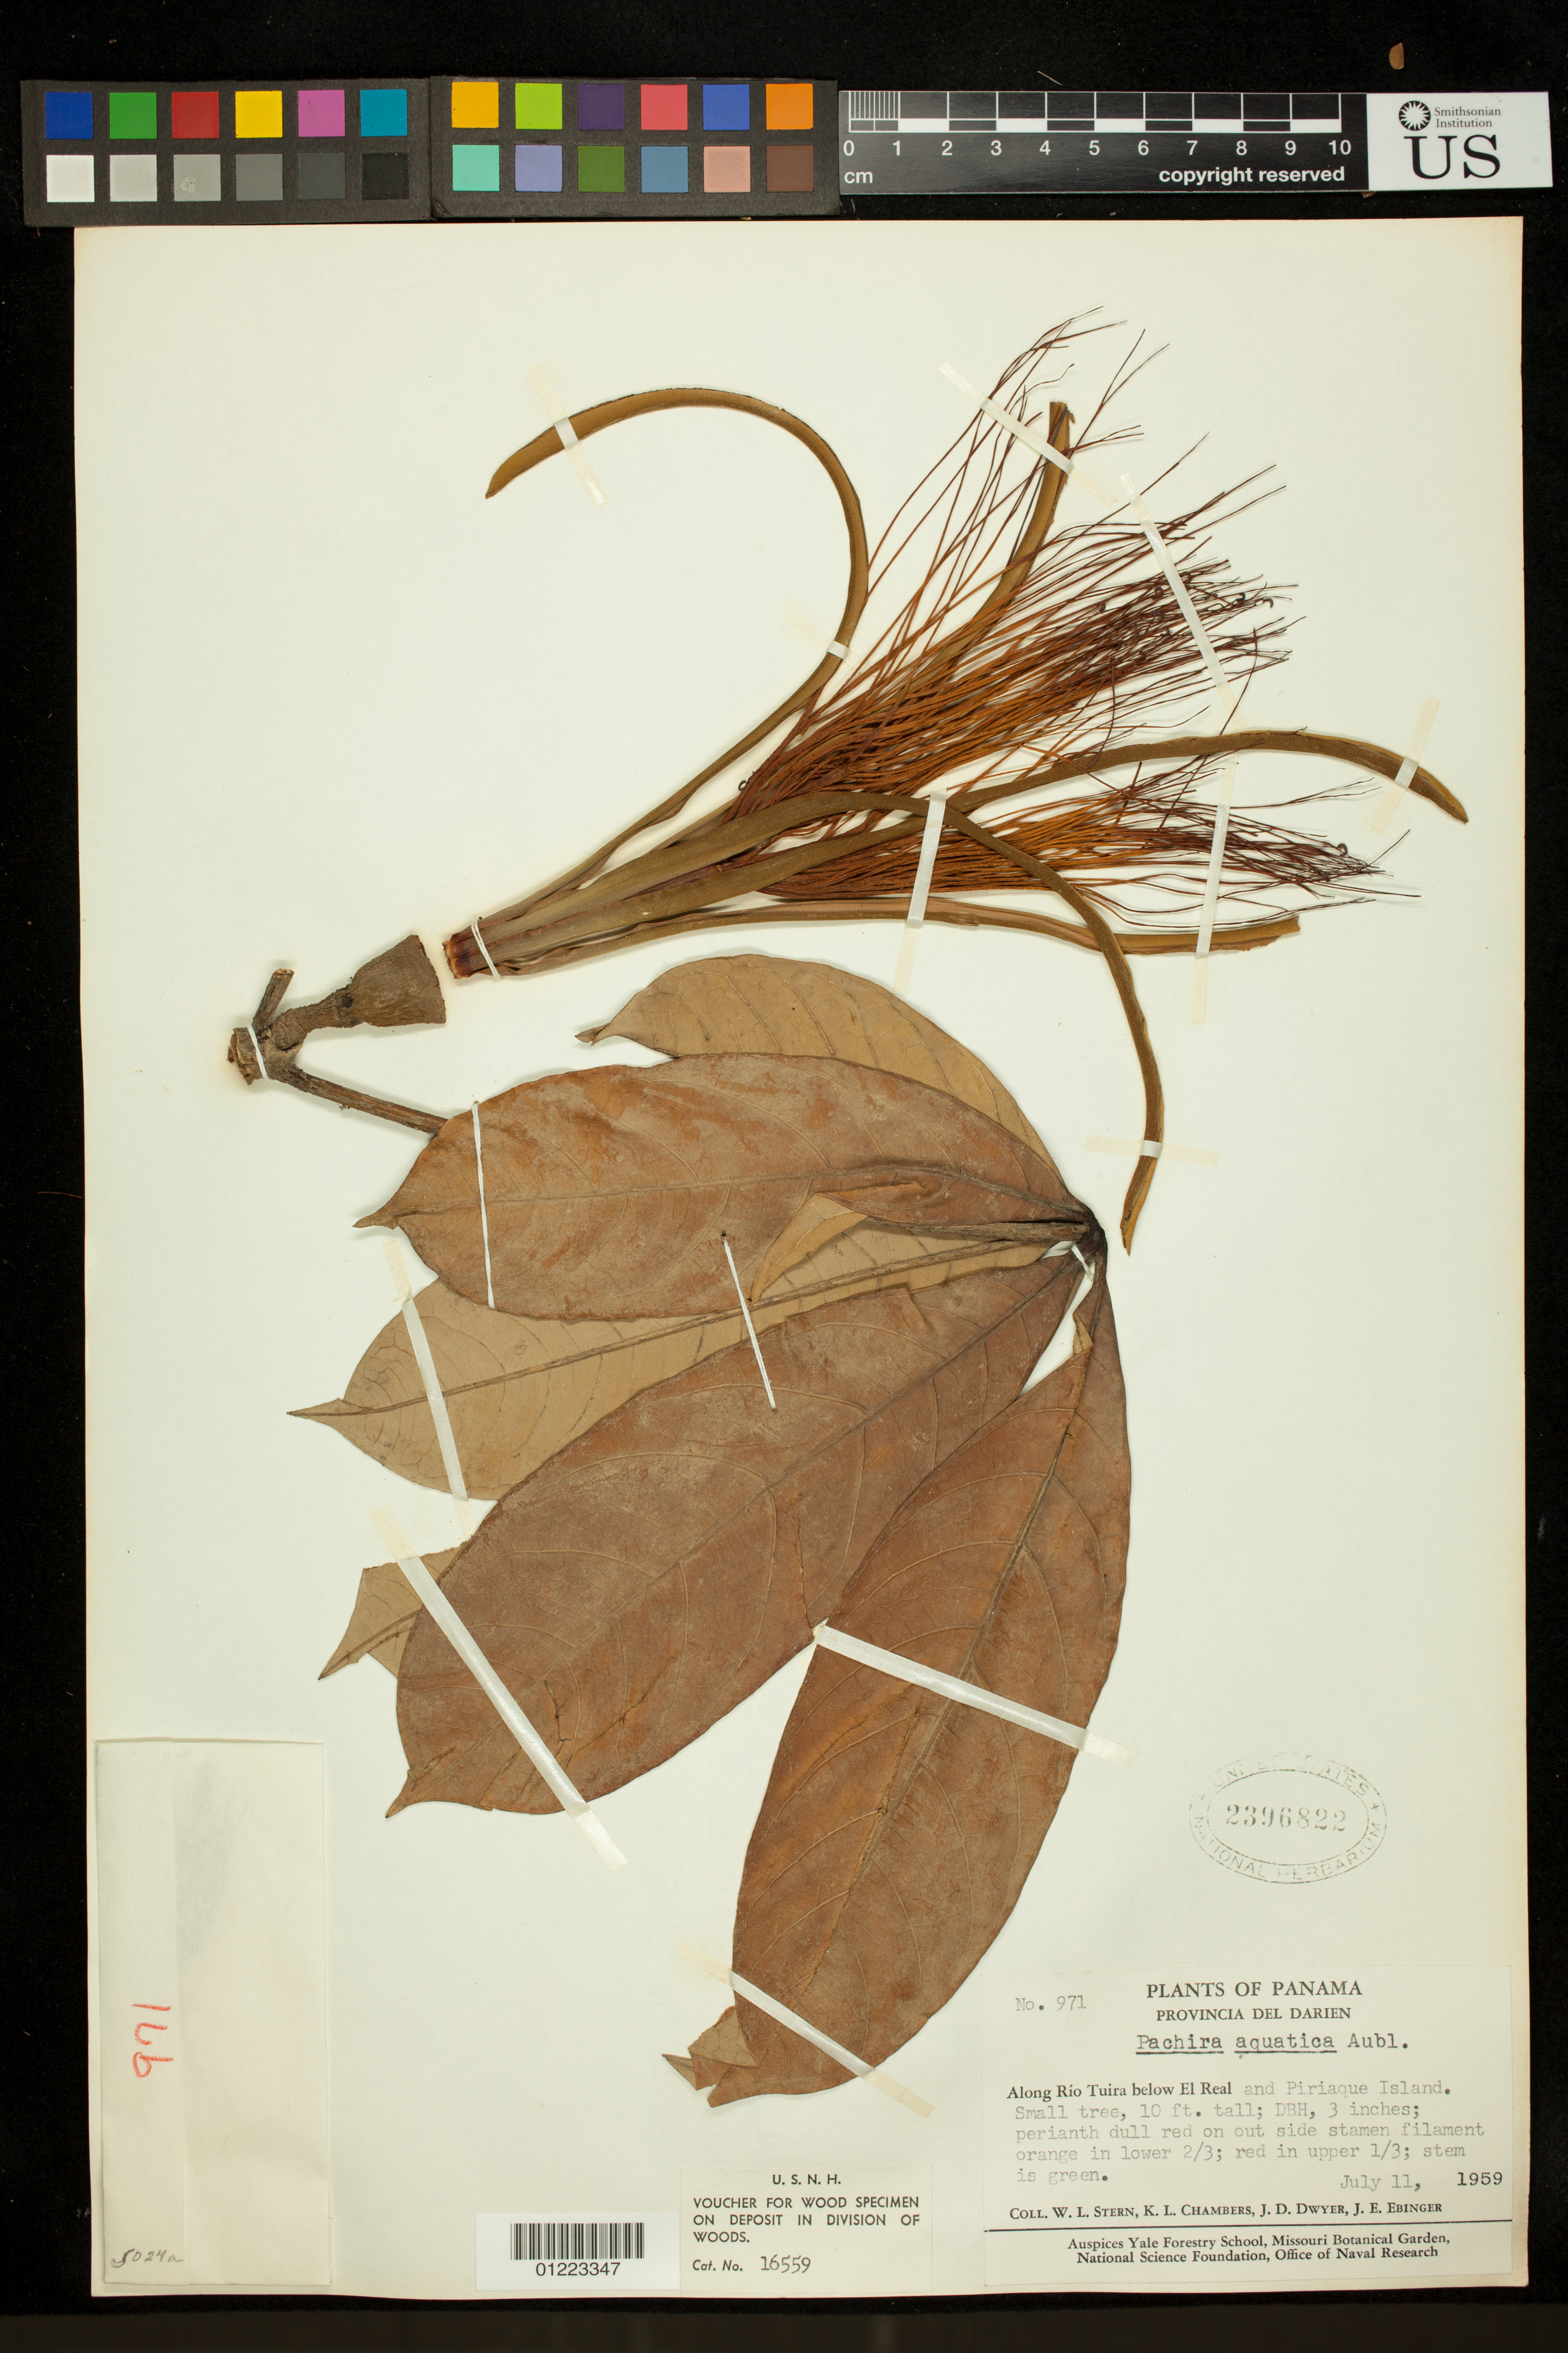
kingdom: Plantae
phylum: Tracheophyta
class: Magnoliopsida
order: Malvales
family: Malvaceae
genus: Pachira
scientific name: Pachira aquatica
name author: Aubl.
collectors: W. L. Stern, K. L. Chambers, J. D. Dwyer & J. Ebinger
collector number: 971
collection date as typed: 7/11/1959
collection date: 1959-07-11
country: Panama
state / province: Darién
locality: Provincia del Darien: Along Tuira river, below El Real and Piriaque Island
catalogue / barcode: US 2396822